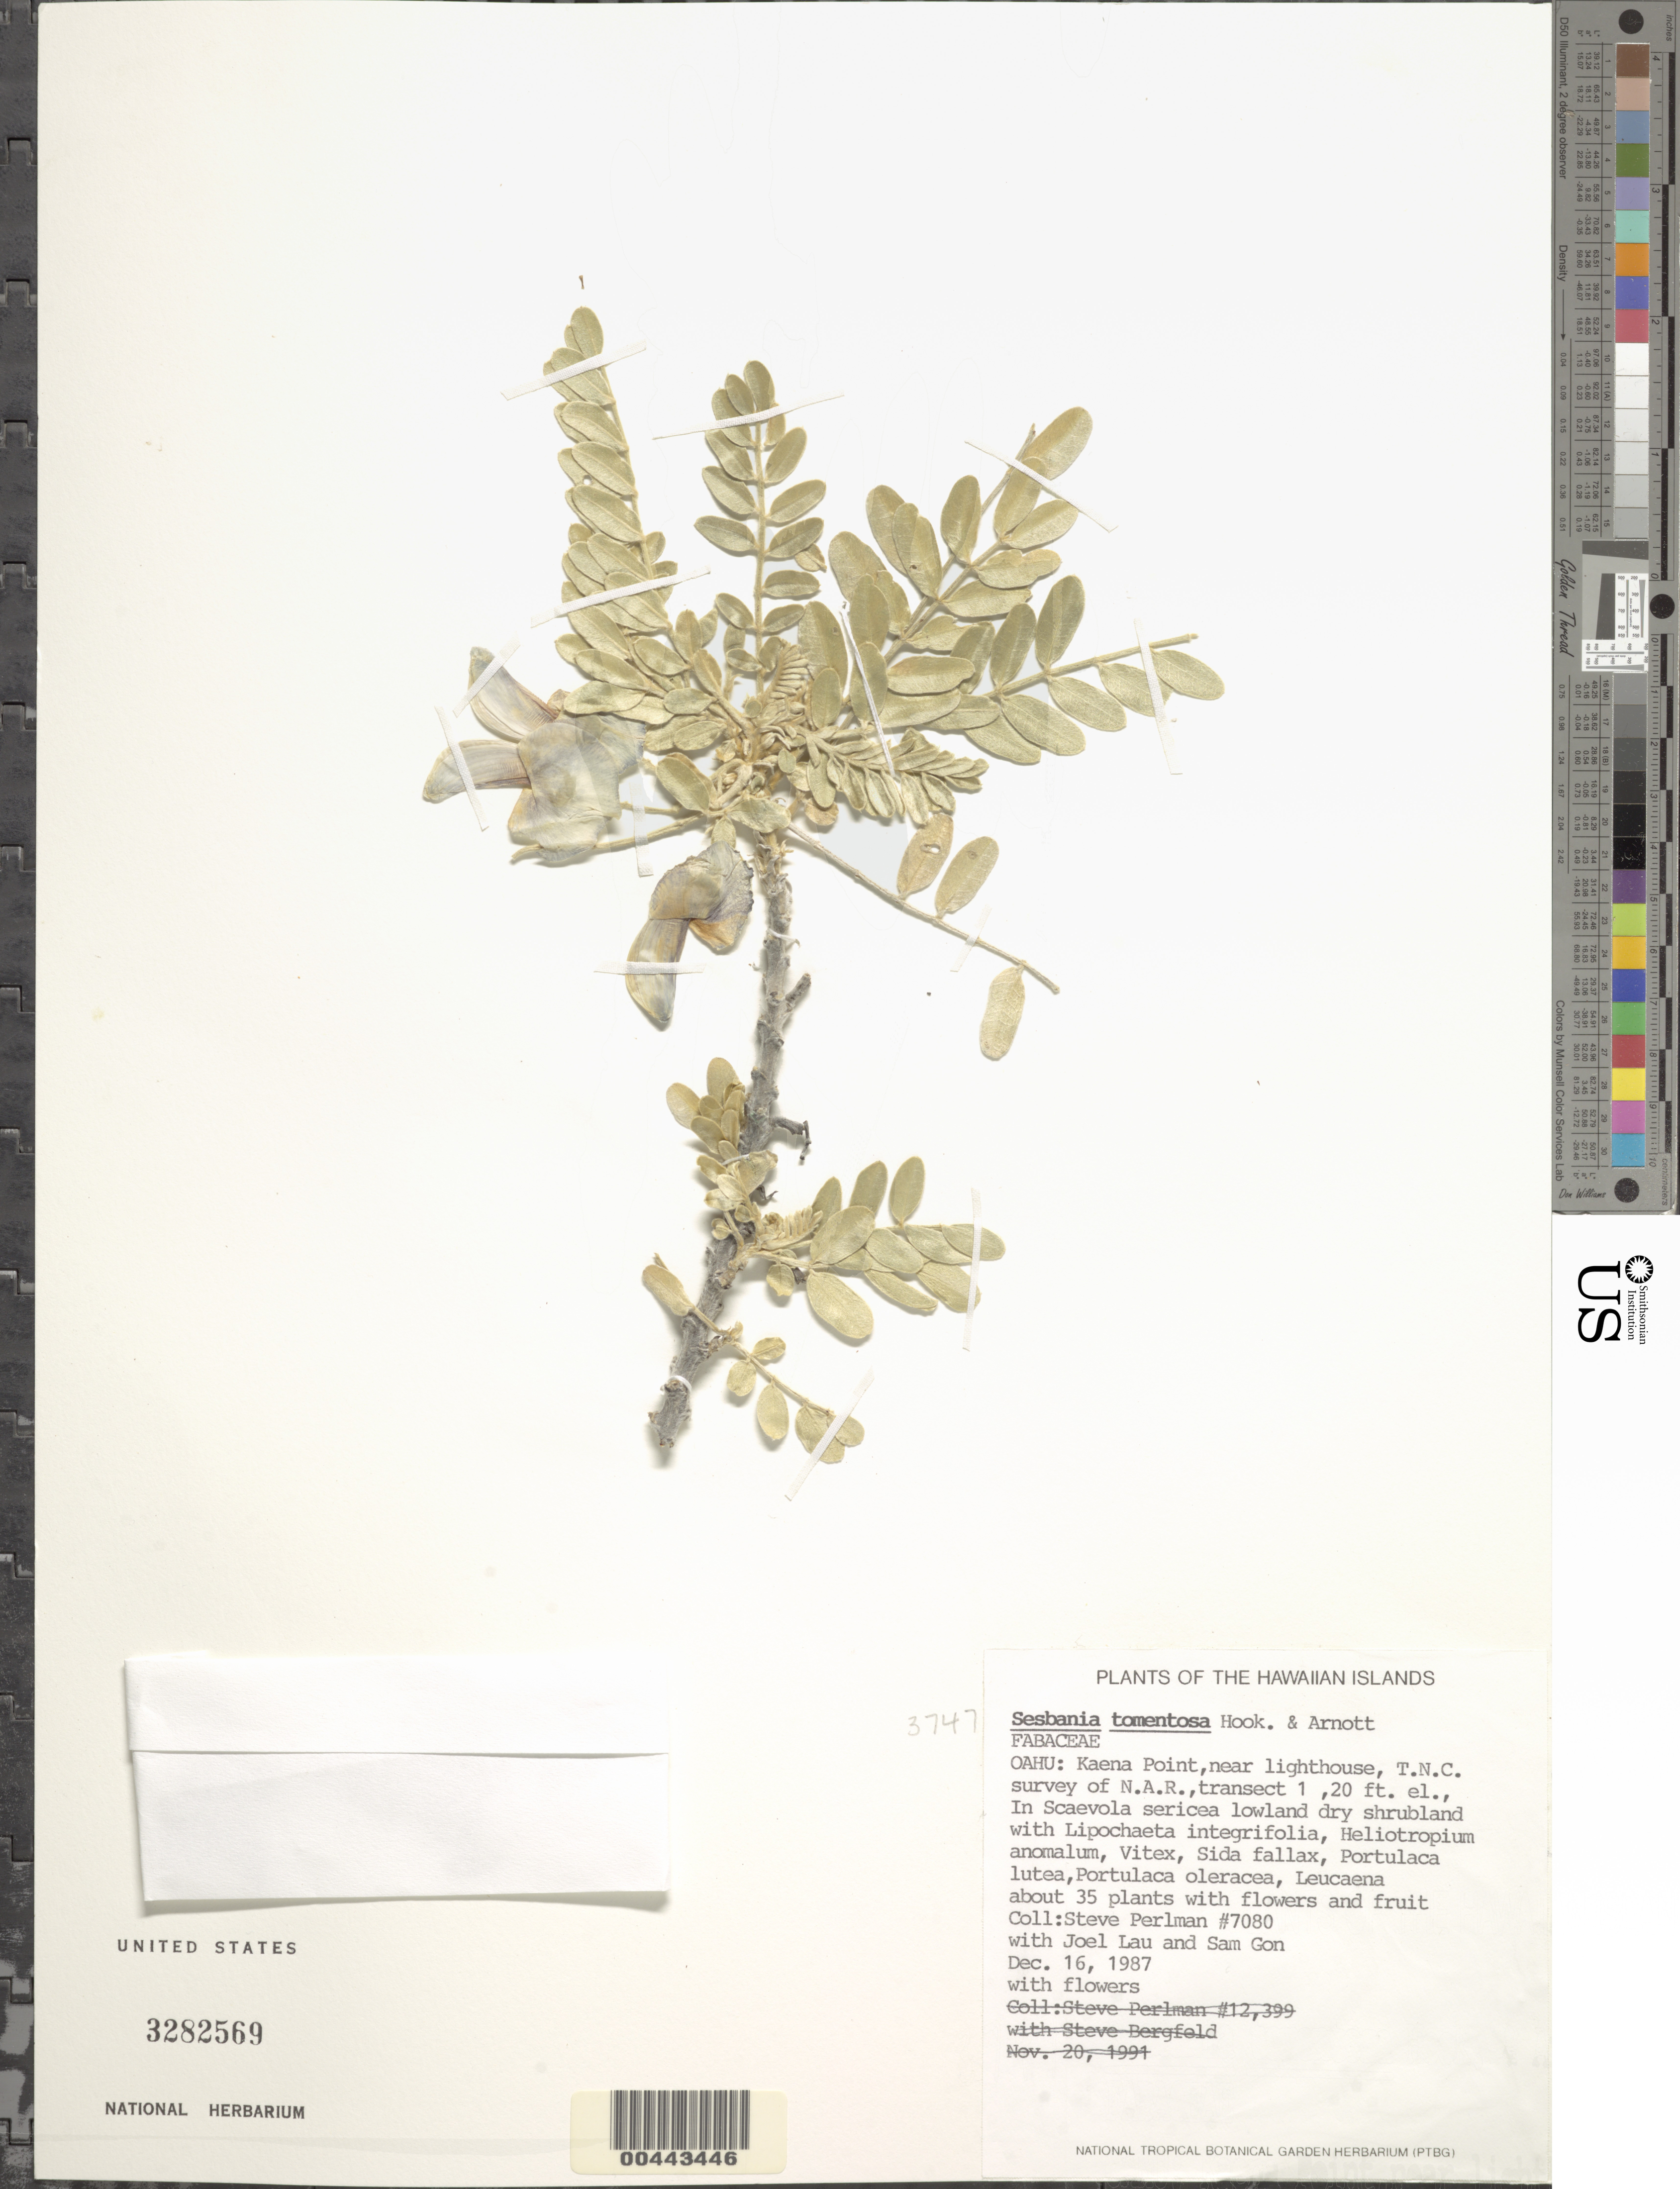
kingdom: Plantae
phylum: Tracheophyta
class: Magnoliopsida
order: Fabales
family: Fabaceae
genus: Sesbania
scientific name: Sesbania tomentosa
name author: Hook. & Arn.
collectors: S. P. Perlman, J. Lau & S. Gon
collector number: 7080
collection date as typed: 16 Dec 1987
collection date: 1987-12-16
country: United States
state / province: Hawaii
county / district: Honolulu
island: Oahu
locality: Kaena Point, near lighthouse, T.N.C. Survey of N.A.R., transect 1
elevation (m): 6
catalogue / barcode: US 3282569